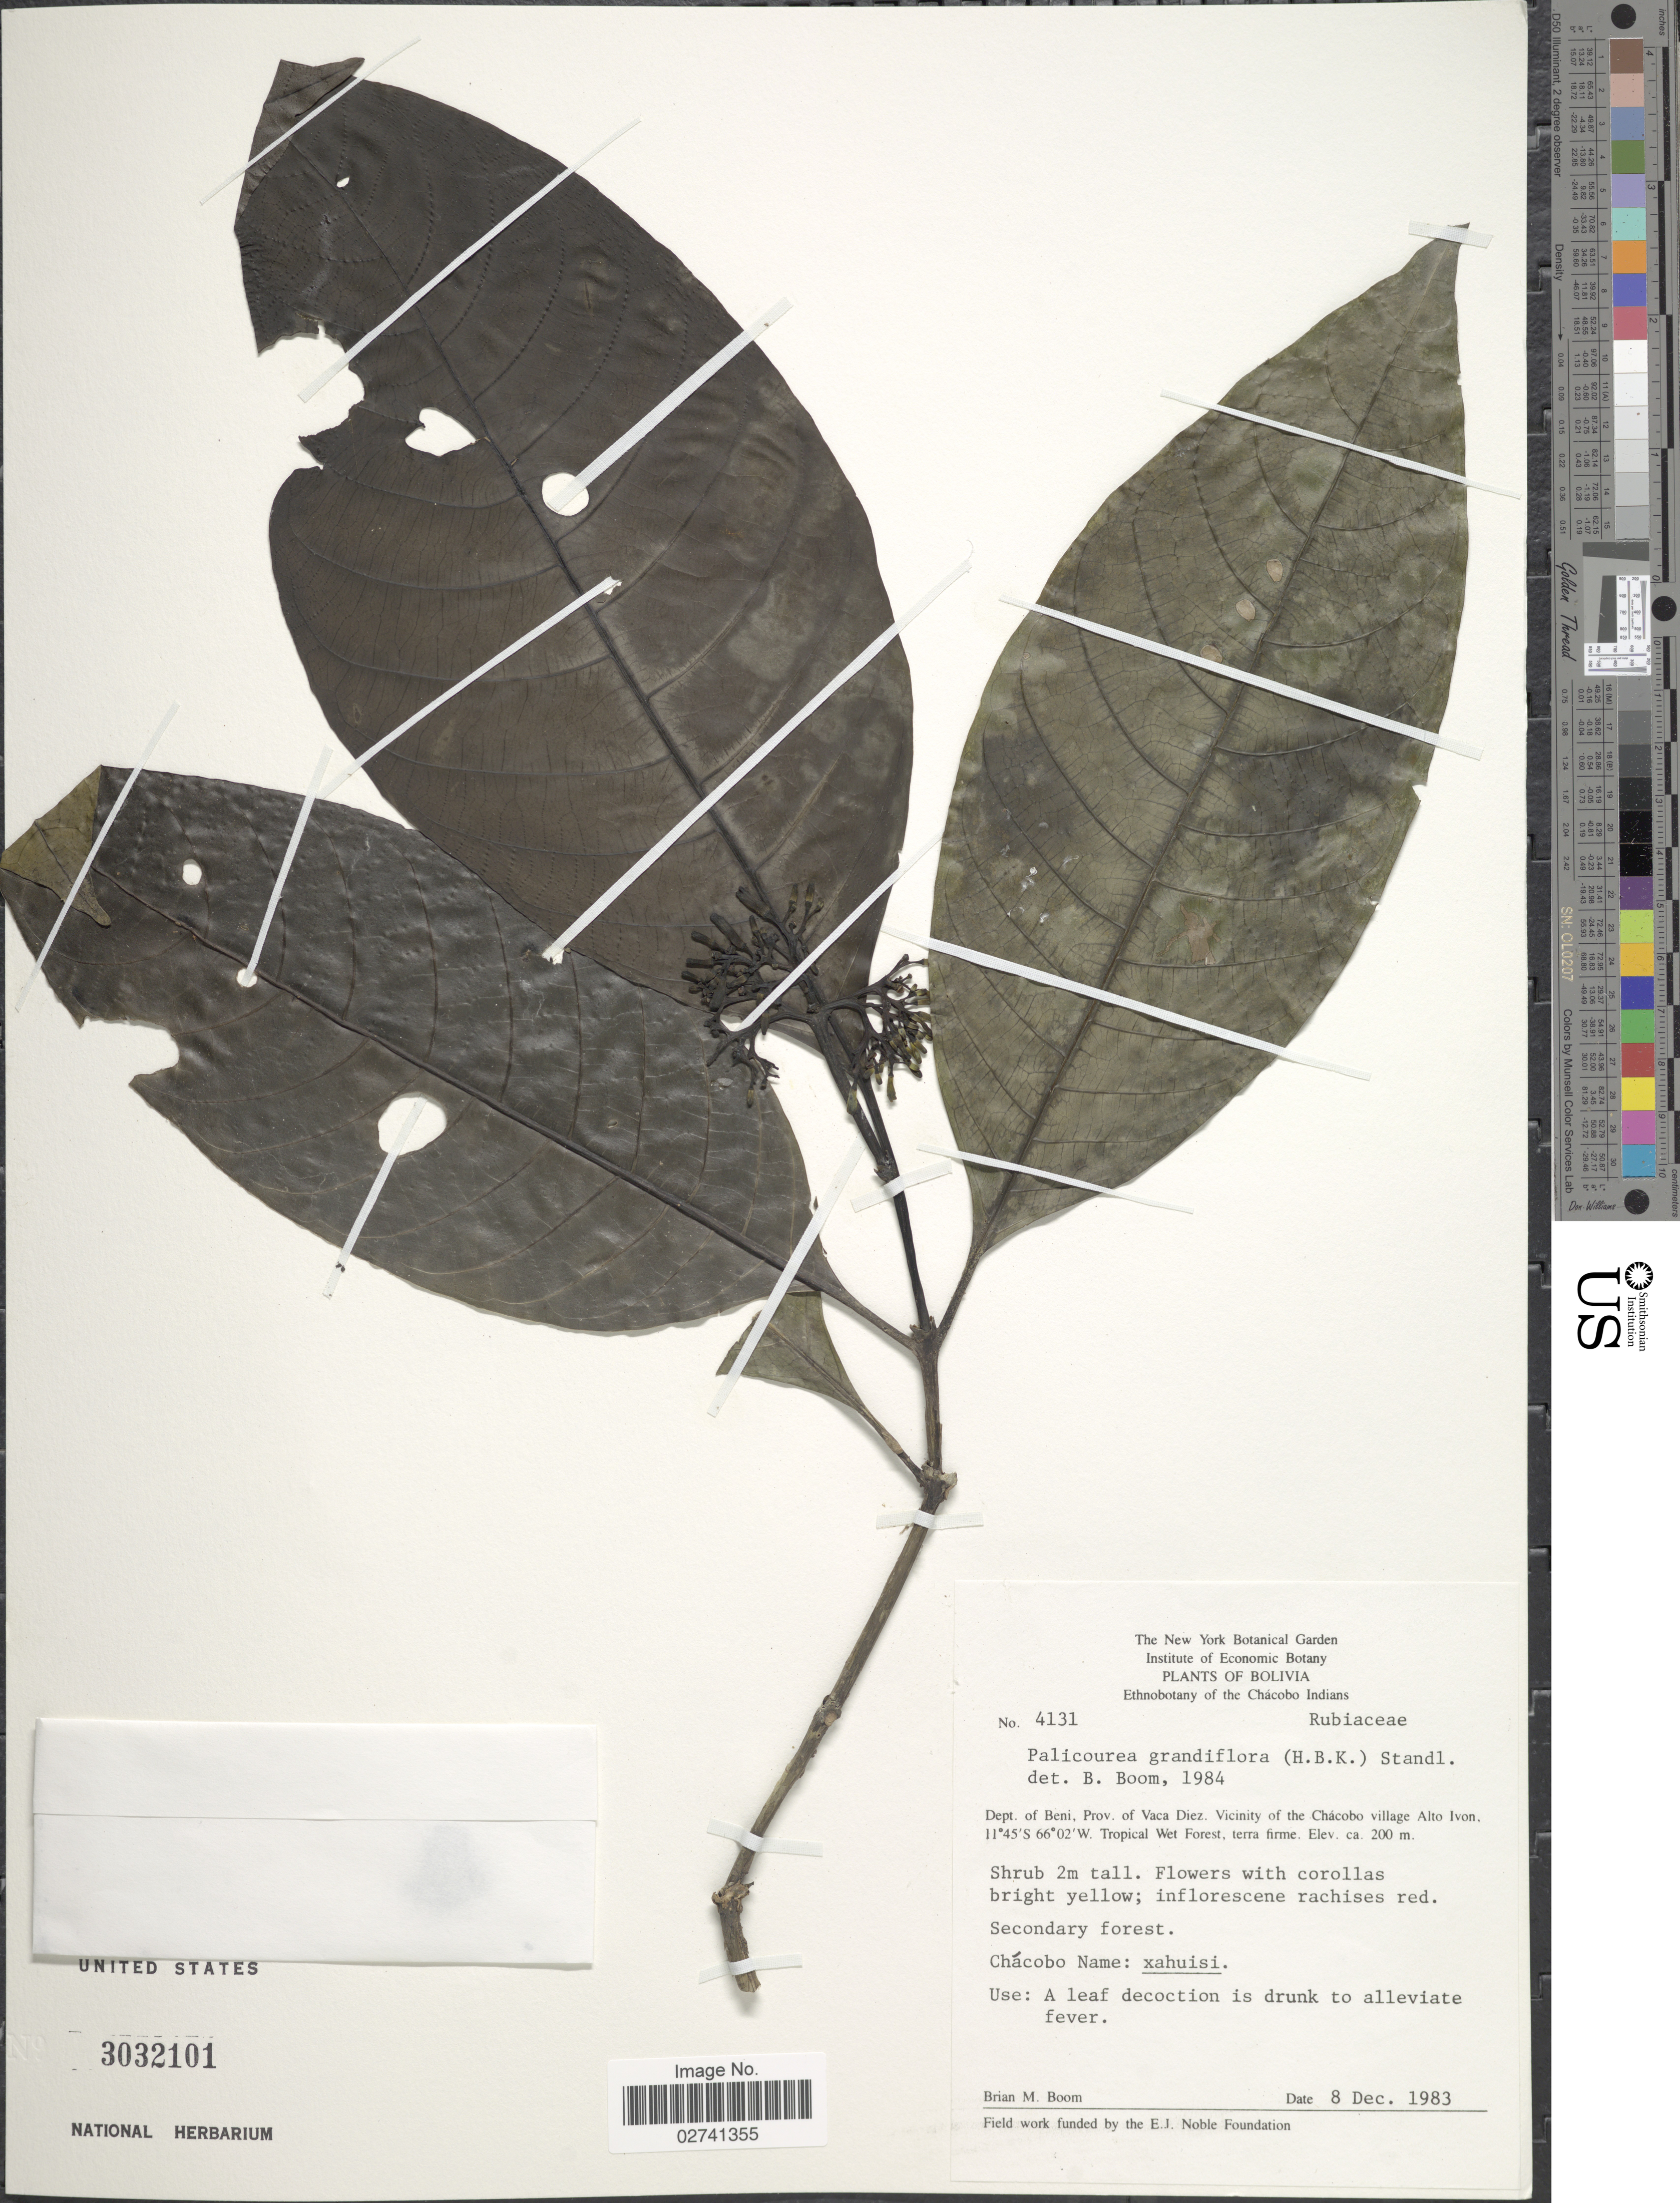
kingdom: Plantae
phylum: Tracheophyta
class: Magnoliopsida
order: Gentianales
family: Rubiaceae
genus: Palicourea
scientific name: Palicourea grandiflora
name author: (Kunth) Standl.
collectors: B. M. Boom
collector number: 4131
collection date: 1983-12-08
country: Bolivia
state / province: Beni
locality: Prov. of Vaca Diez. Vicinity of the Chacobo village Alto Ivon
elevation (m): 200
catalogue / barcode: US 3032101